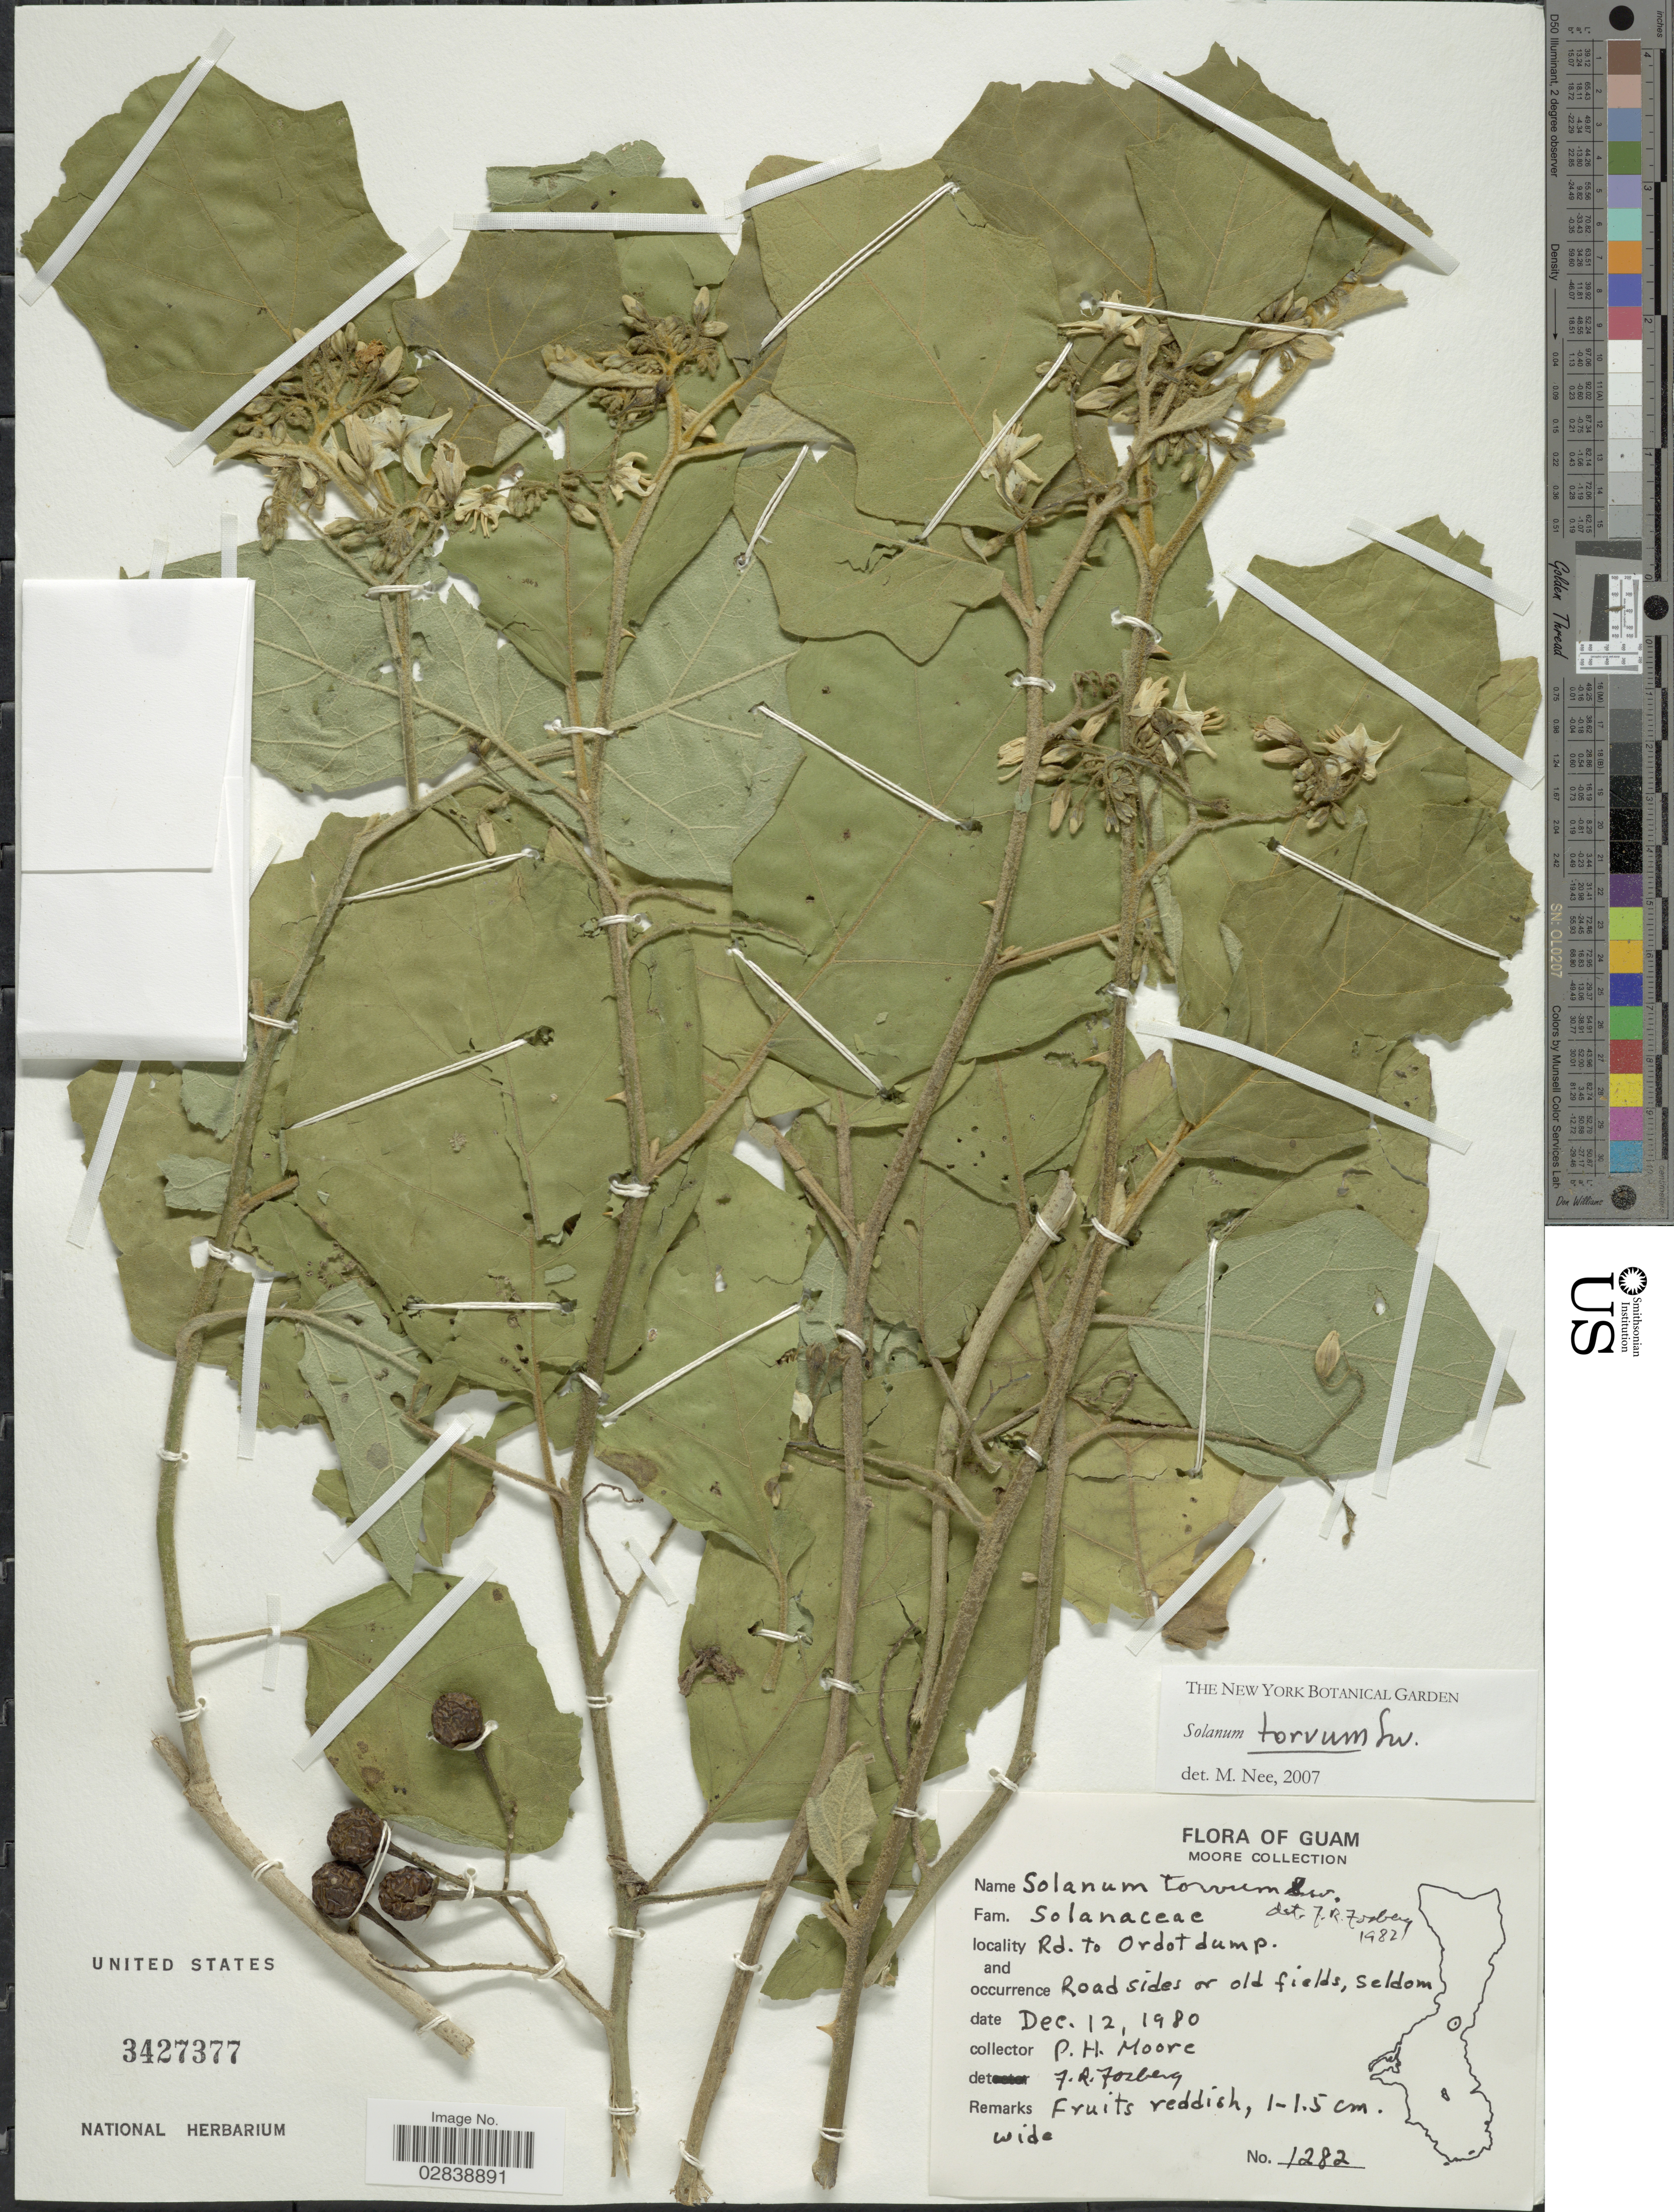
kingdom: Plantae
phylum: Tracheophyta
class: Magnoliopsida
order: Solanales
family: Solanaceae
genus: Solanum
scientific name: Solanum torvum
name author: Sw.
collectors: P. H. Moore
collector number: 1282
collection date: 1980-12-12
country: Guam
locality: Rd. to Ordotdump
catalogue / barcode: US 3427377